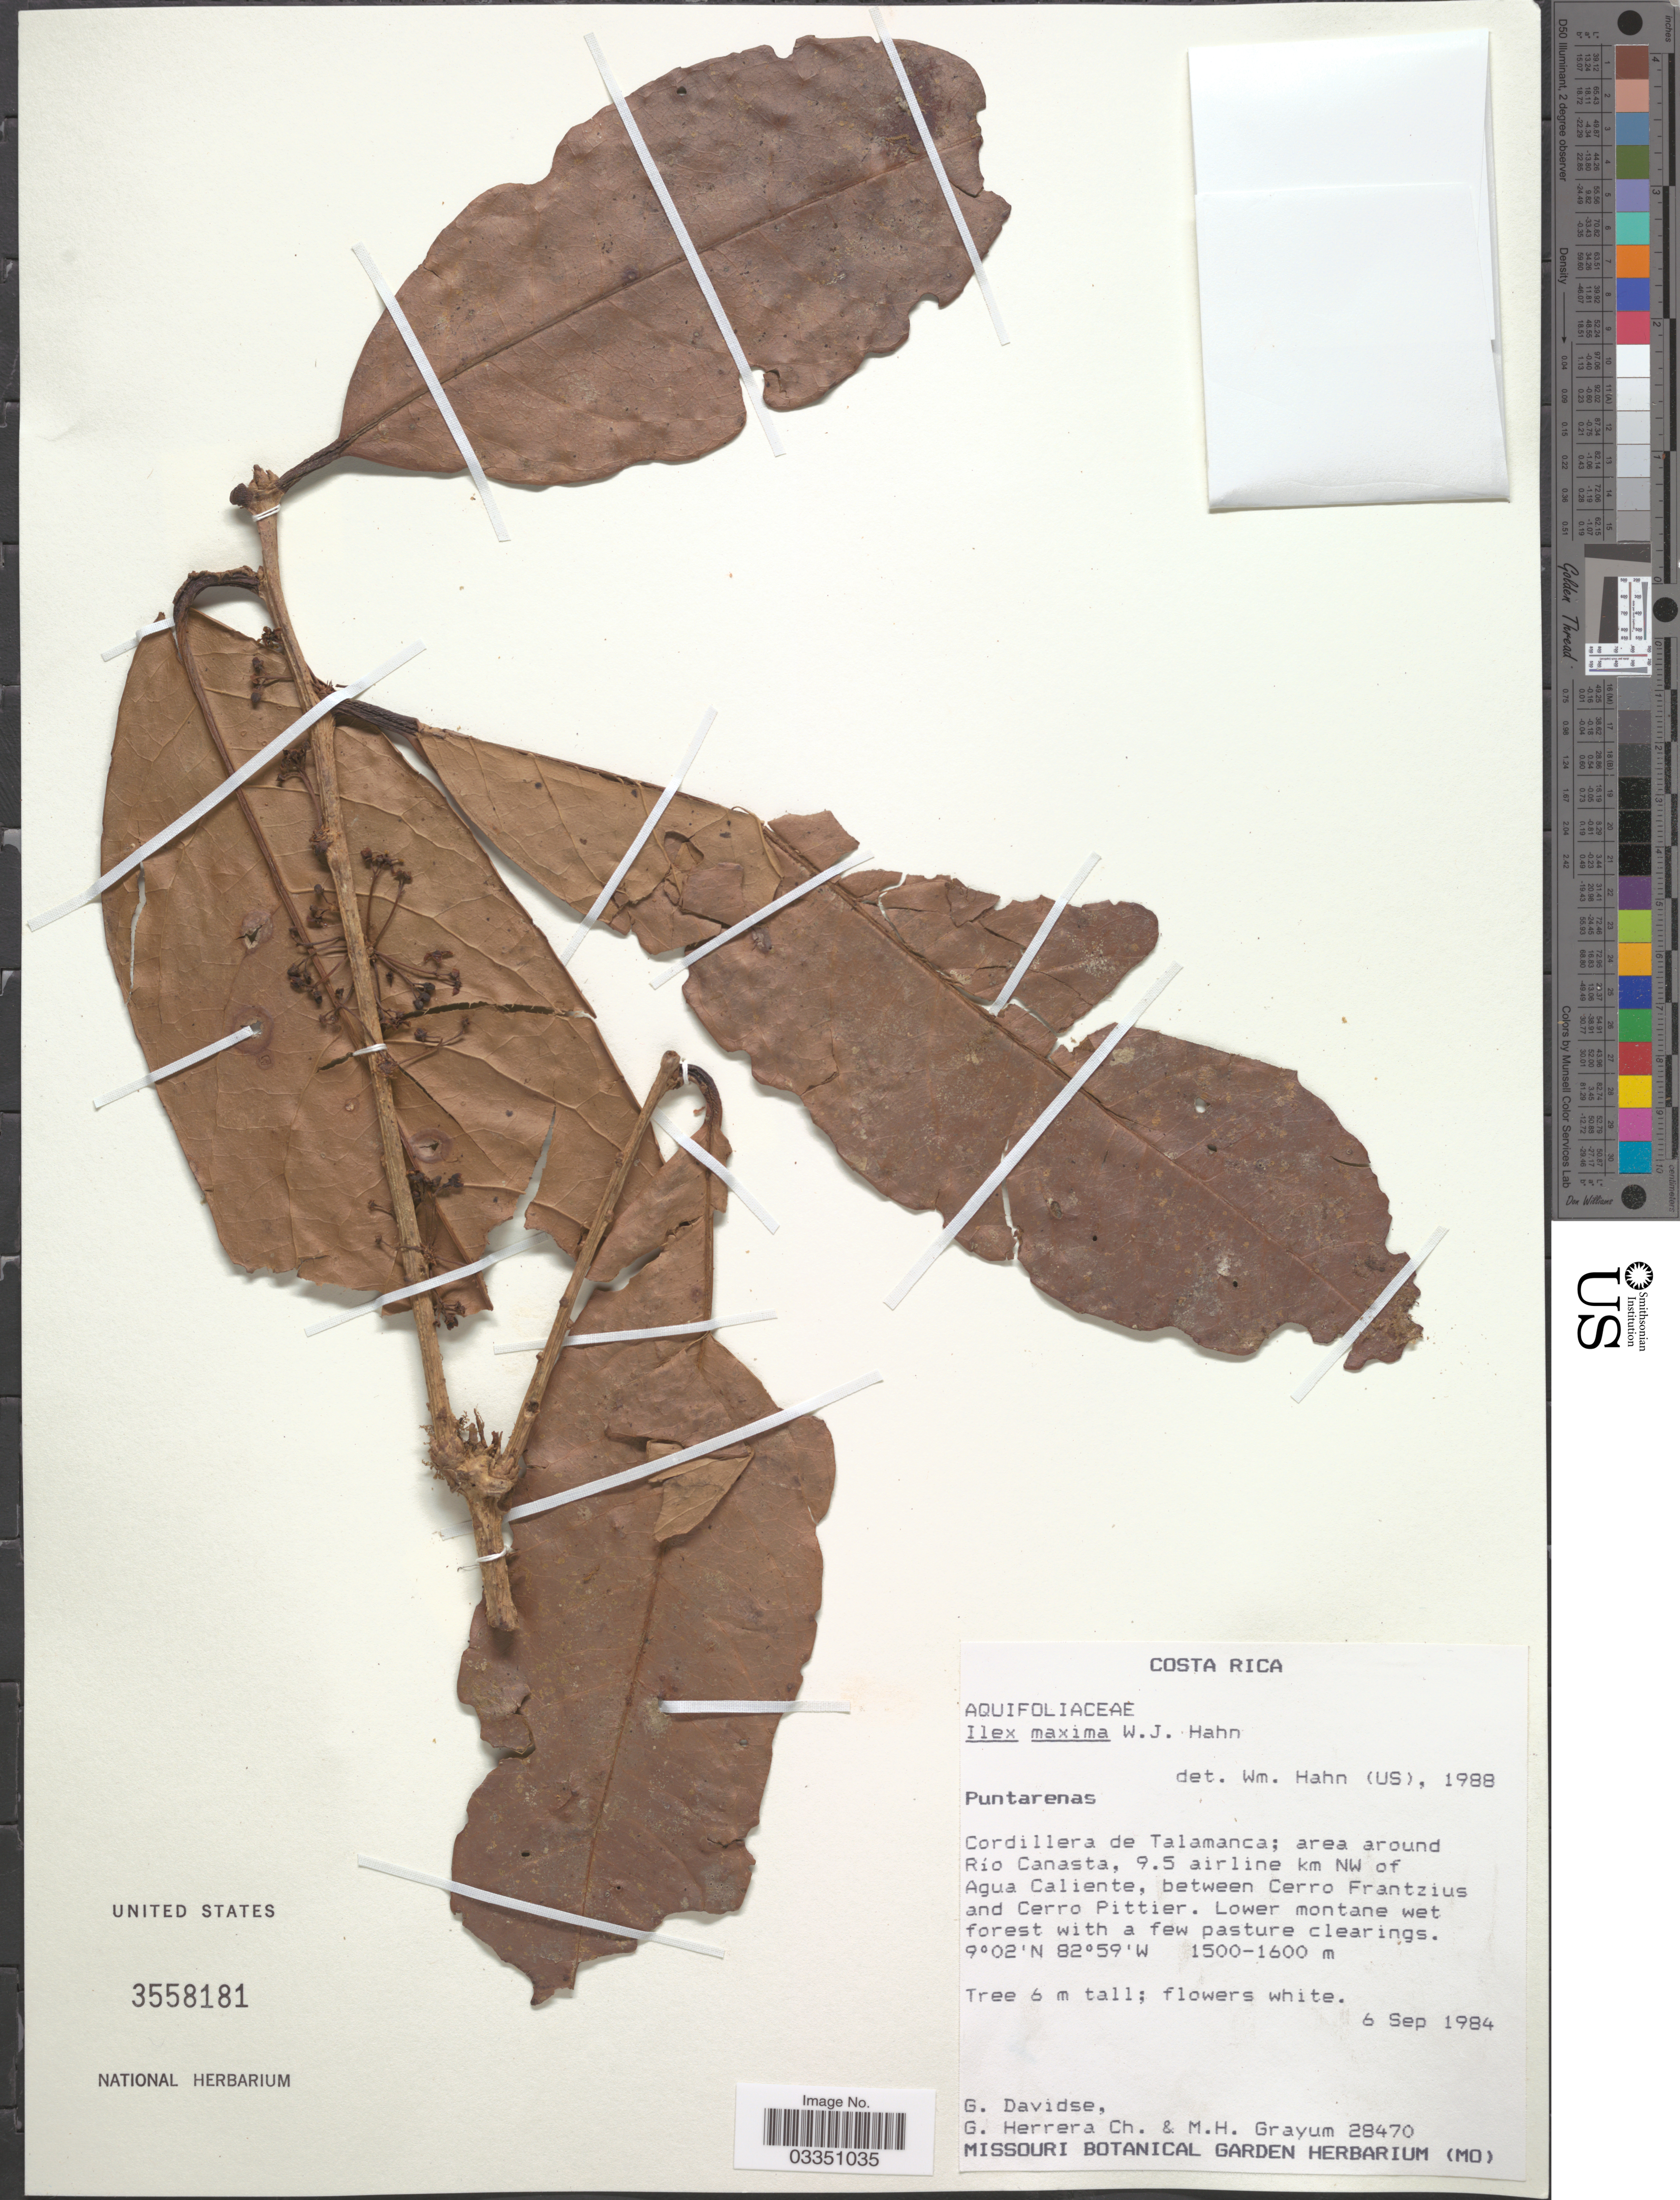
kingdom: Plantae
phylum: Tracheophyta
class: Magnoliopsida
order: Aquifoliales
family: Aquifoliaceae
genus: Ilex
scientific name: Ilex maxima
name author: W.J. Hahn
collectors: G. Davidse, G. Herrera Ch. & M. H. Grayum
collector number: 28470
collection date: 1984-09-06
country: Costa Rica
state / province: Puntarenas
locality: Cordillera de Talamanca; area around Río Canasta, 9.5 airline km NW of Agua Caliente, between Cerro Frantzius and Cerro Pittier.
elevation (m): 1500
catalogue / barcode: US 3558181